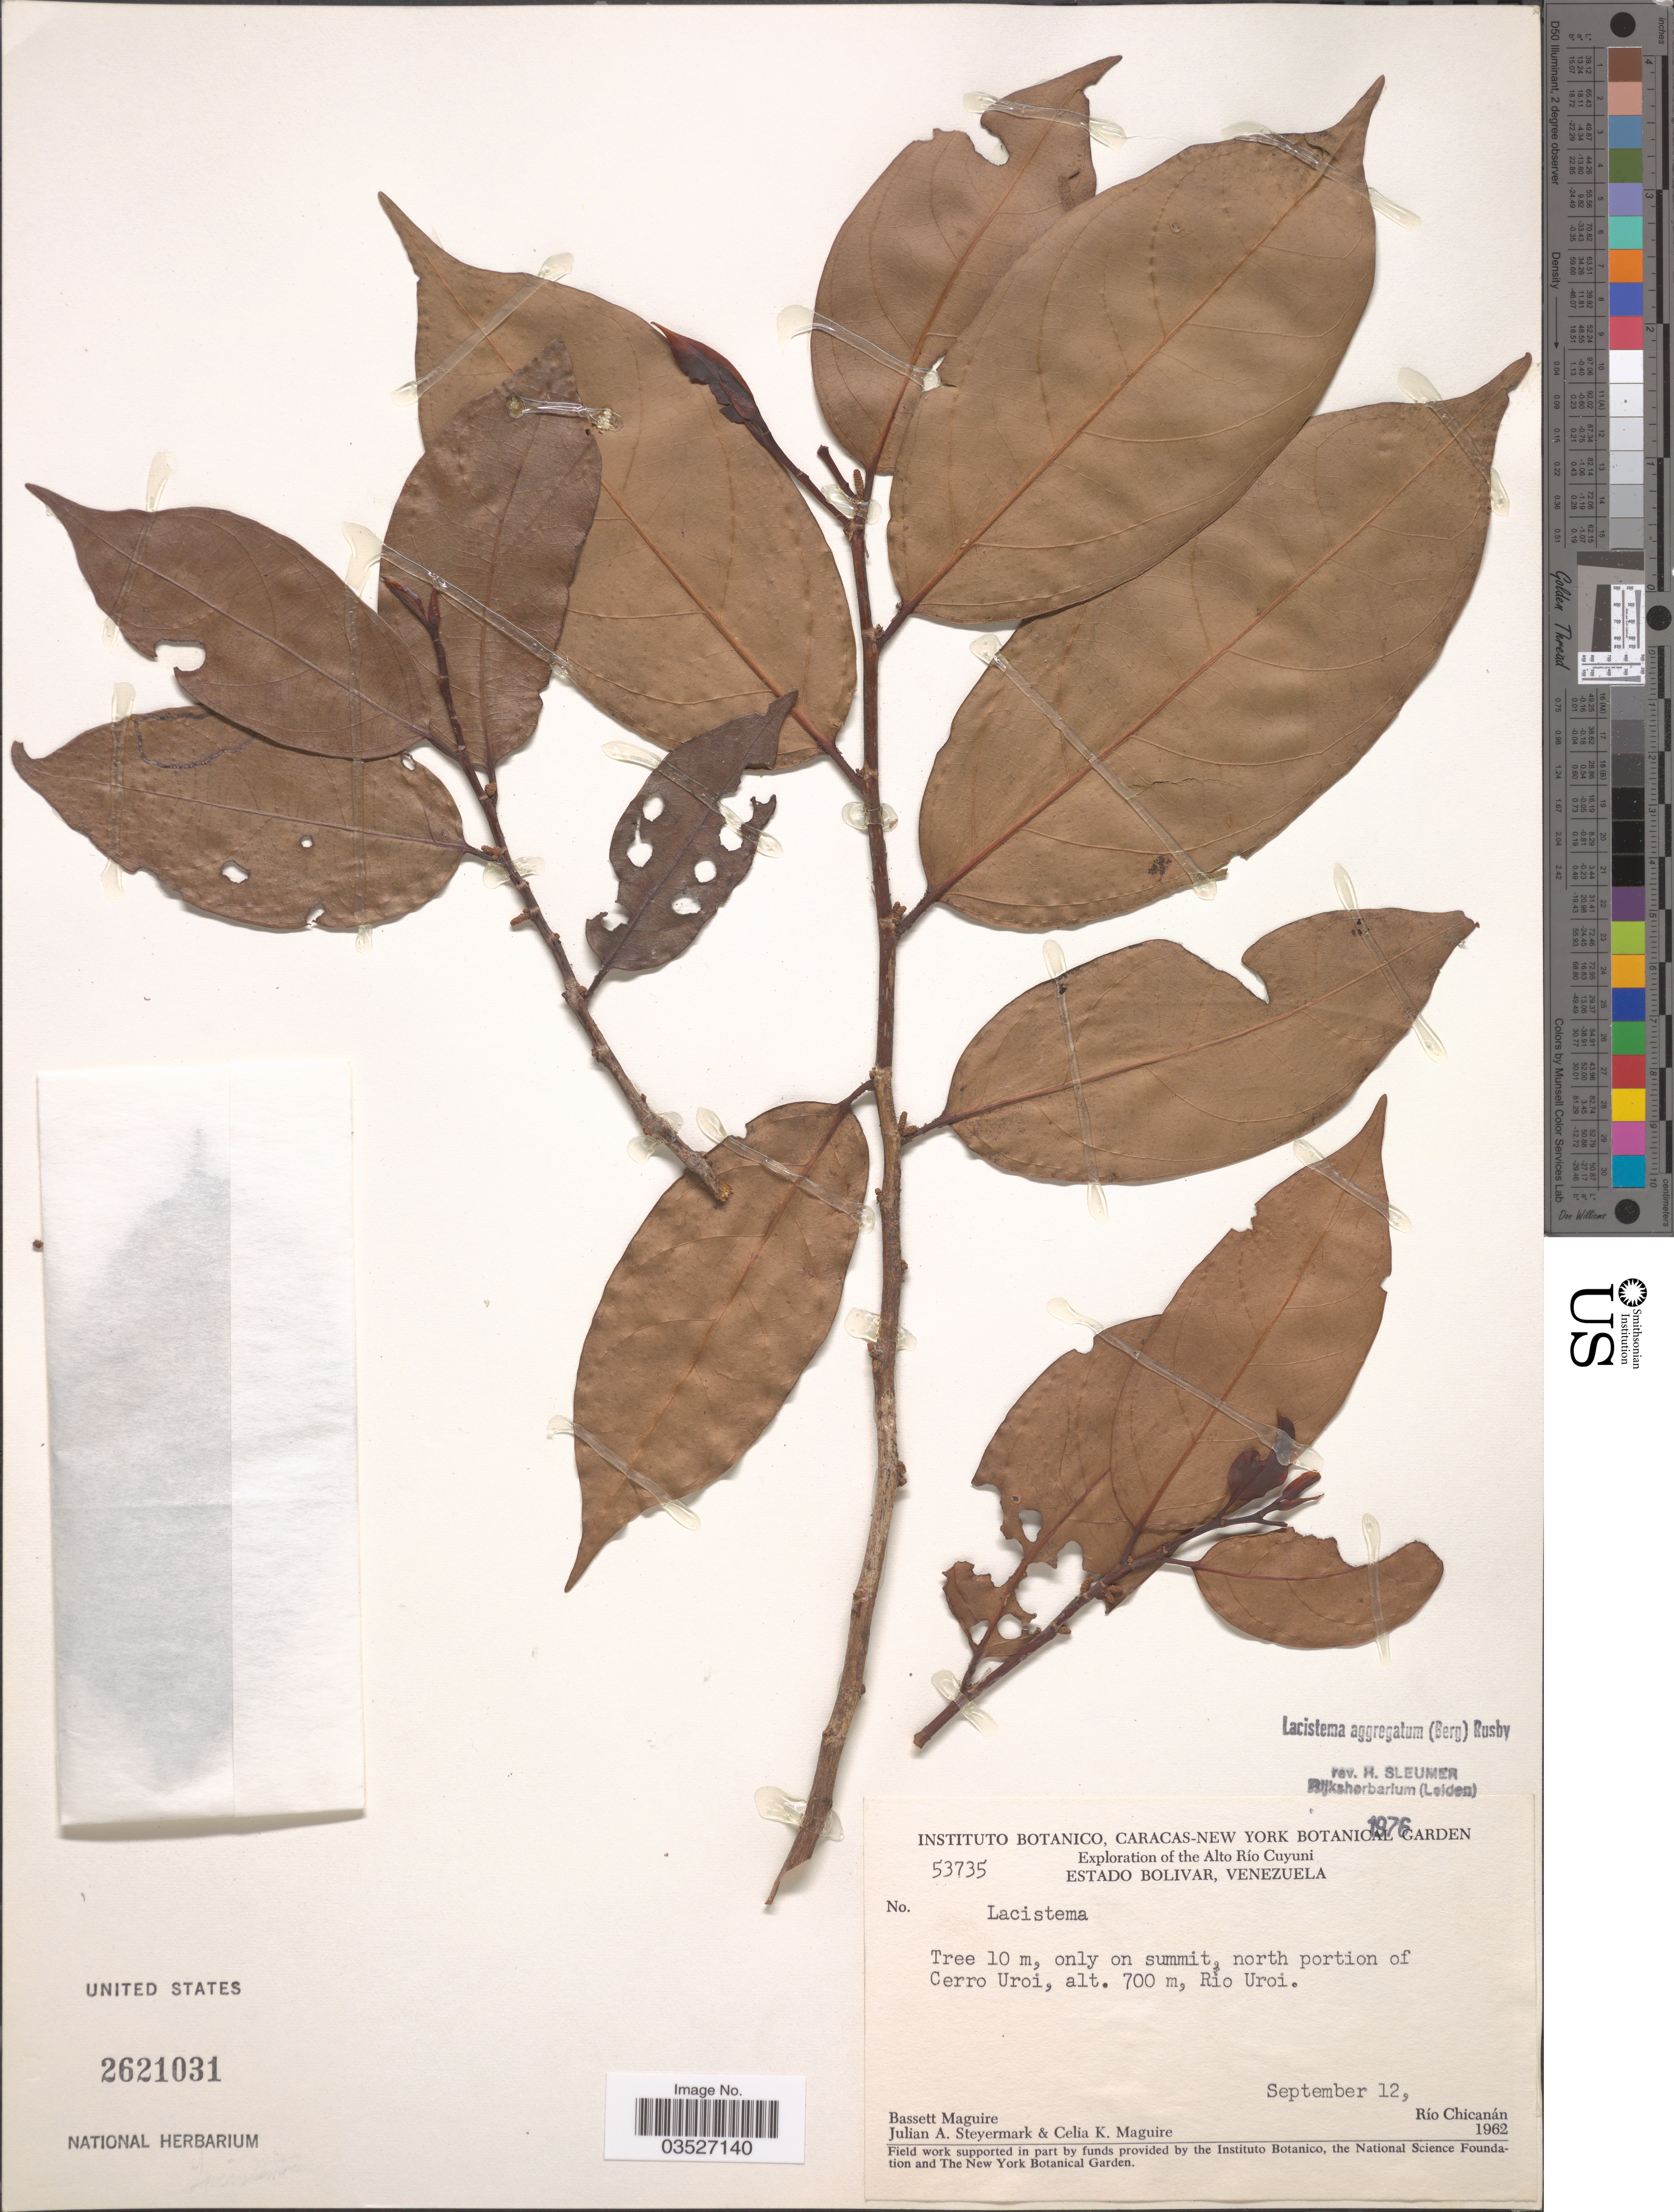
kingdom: Plantae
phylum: Tracheophyta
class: Magnoliopsida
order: Malpighiales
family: Lacistemataceae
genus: Lacistema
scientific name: Lacistema aggregatum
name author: (P.J. Bergius) Rusby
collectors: B. Maguire, J. Steyermark & C. K. Maguire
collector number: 53735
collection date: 1962-09-12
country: Venezuela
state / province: Bolivar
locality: Alto Río Cuyuni. North portion of Cerro Uroi. Río Uroi. Río Chicanán.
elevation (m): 700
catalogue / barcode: US 2621031